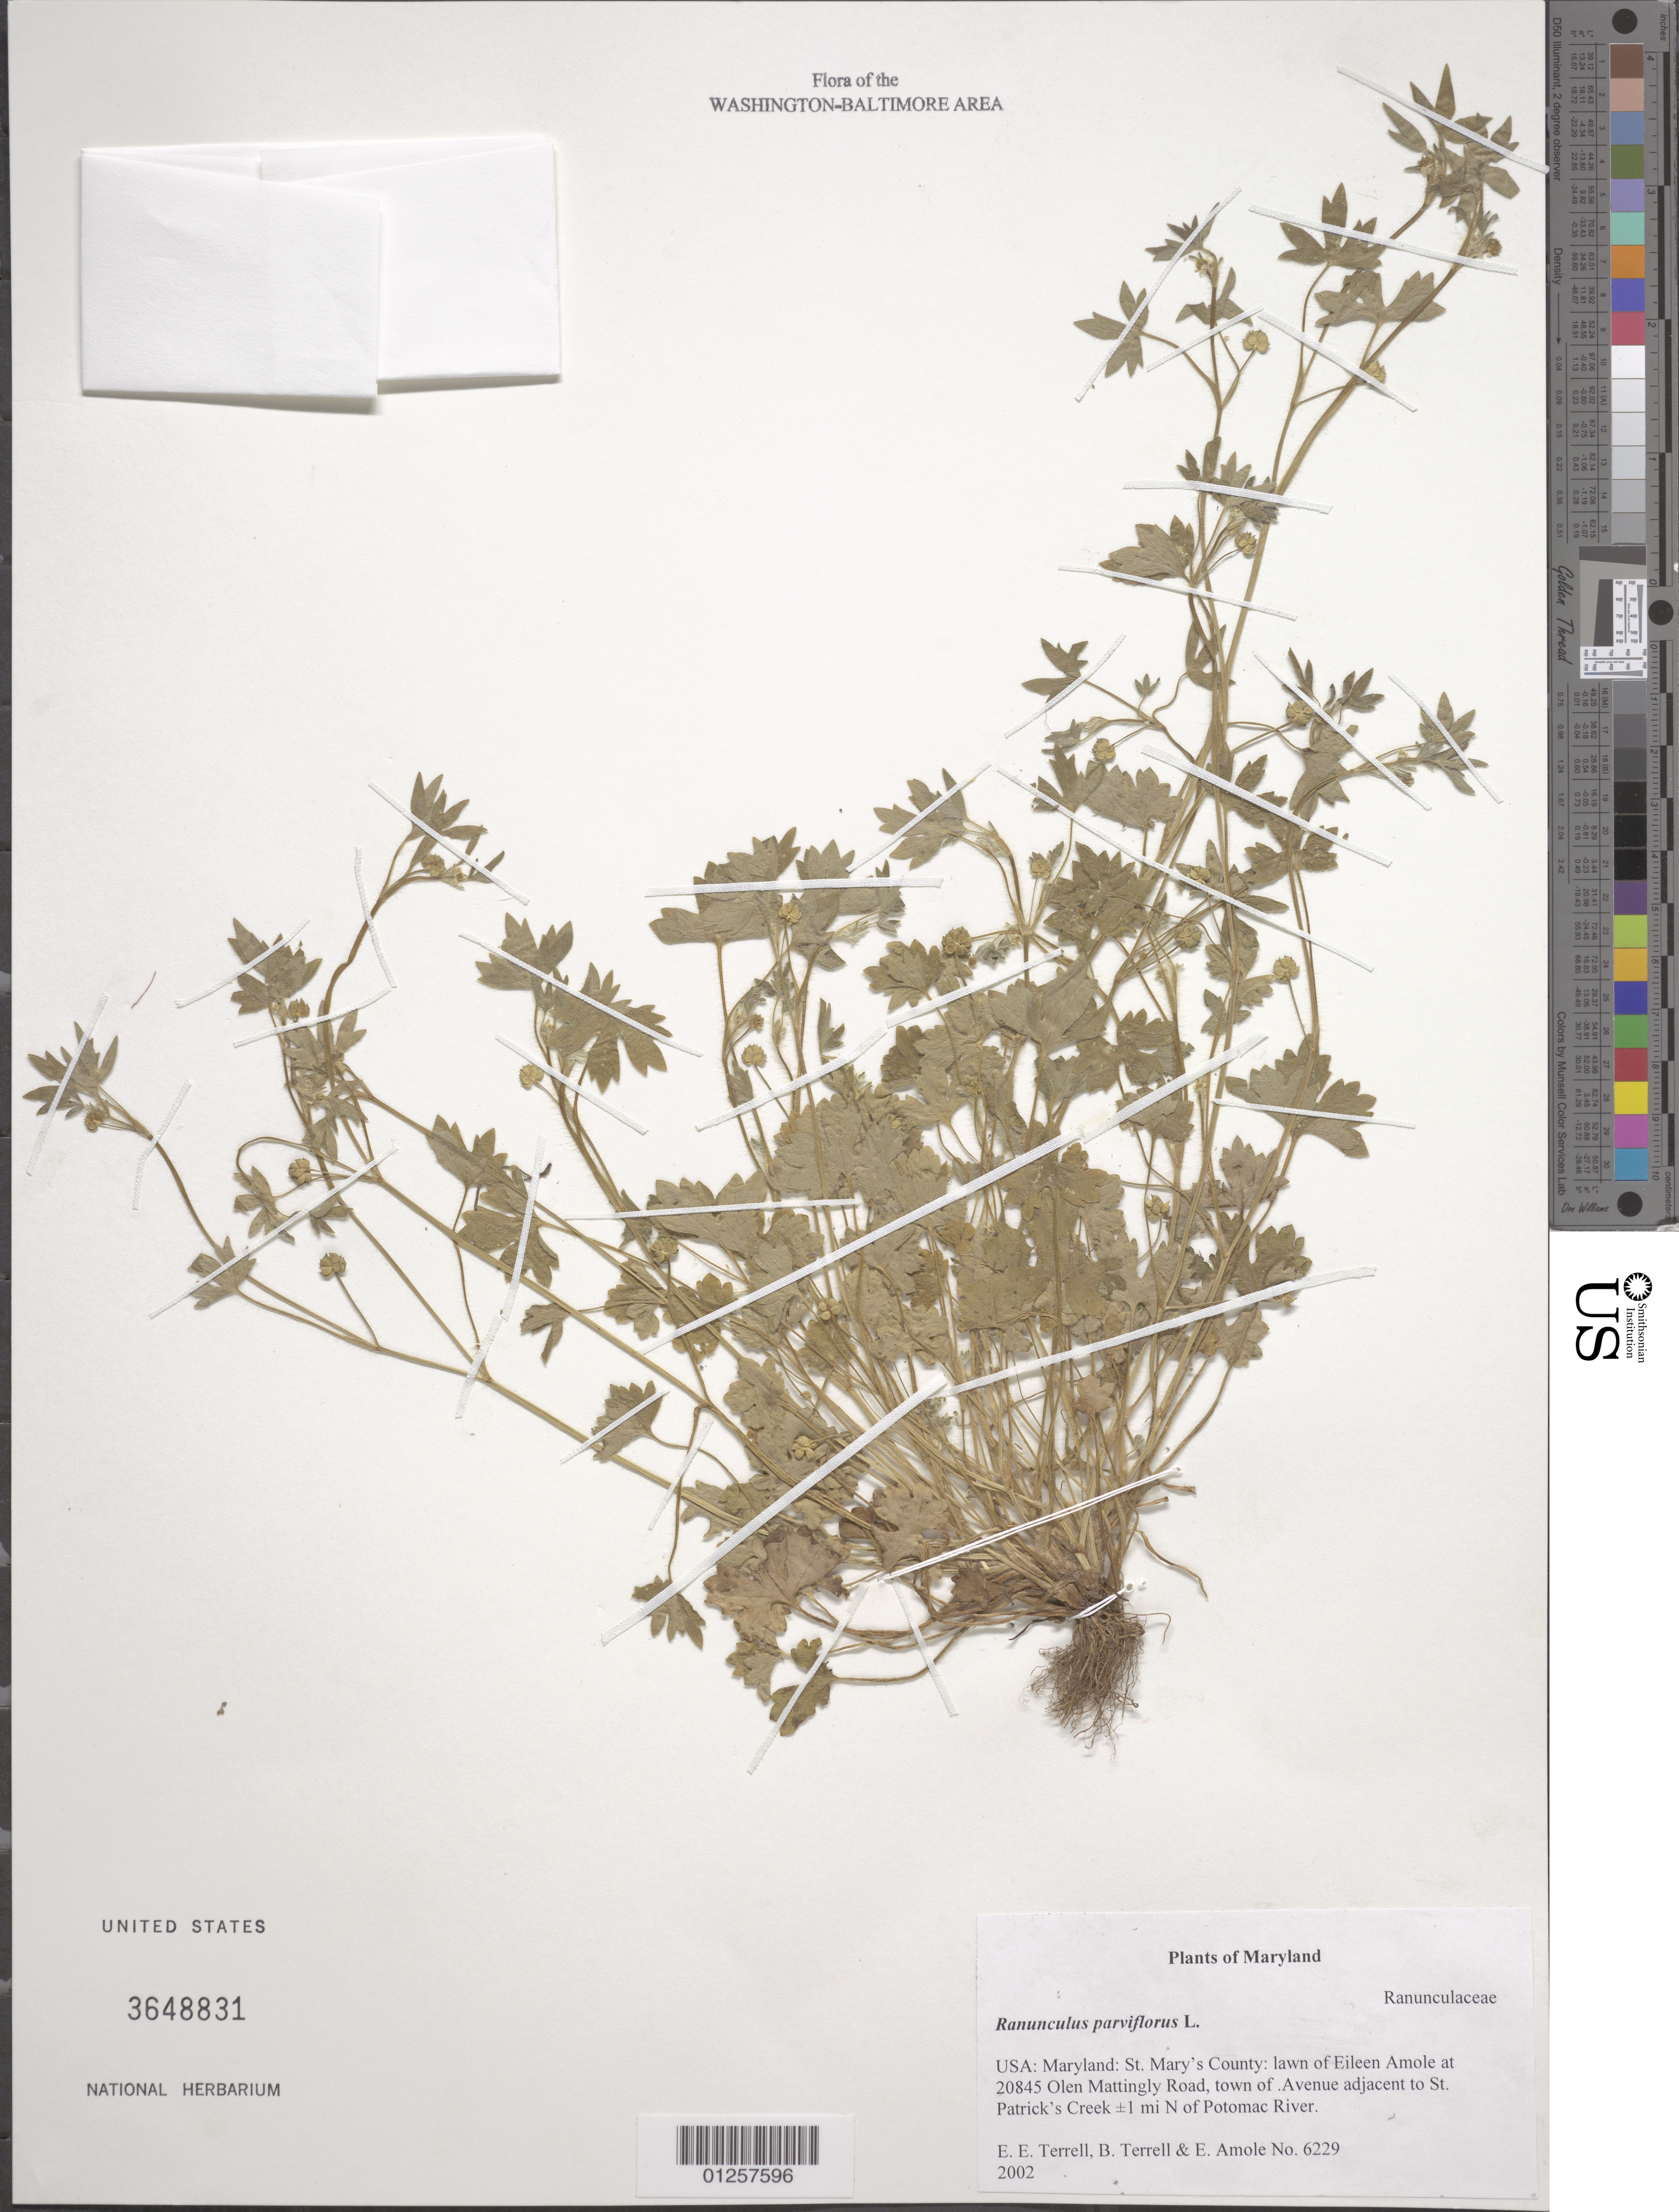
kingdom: Plantae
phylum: Tracheophyta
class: Magnoliopsida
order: Ranunculales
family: Ranunculaceae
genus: Ranunculus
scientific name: Ranunculus parviflorus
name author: L.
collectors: E. E. Terrell, B. Terrell & E. Amole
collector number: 6229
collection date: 2002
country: United States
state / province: Maryland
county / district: St. Mary's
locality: Lawn of Eileen Amole at 20845 Olen Mattingly Road, town of Avenue adjacent to St. Patrick's Creek, approx. 1 mi N of Potomac River.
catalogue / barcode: US 3648831